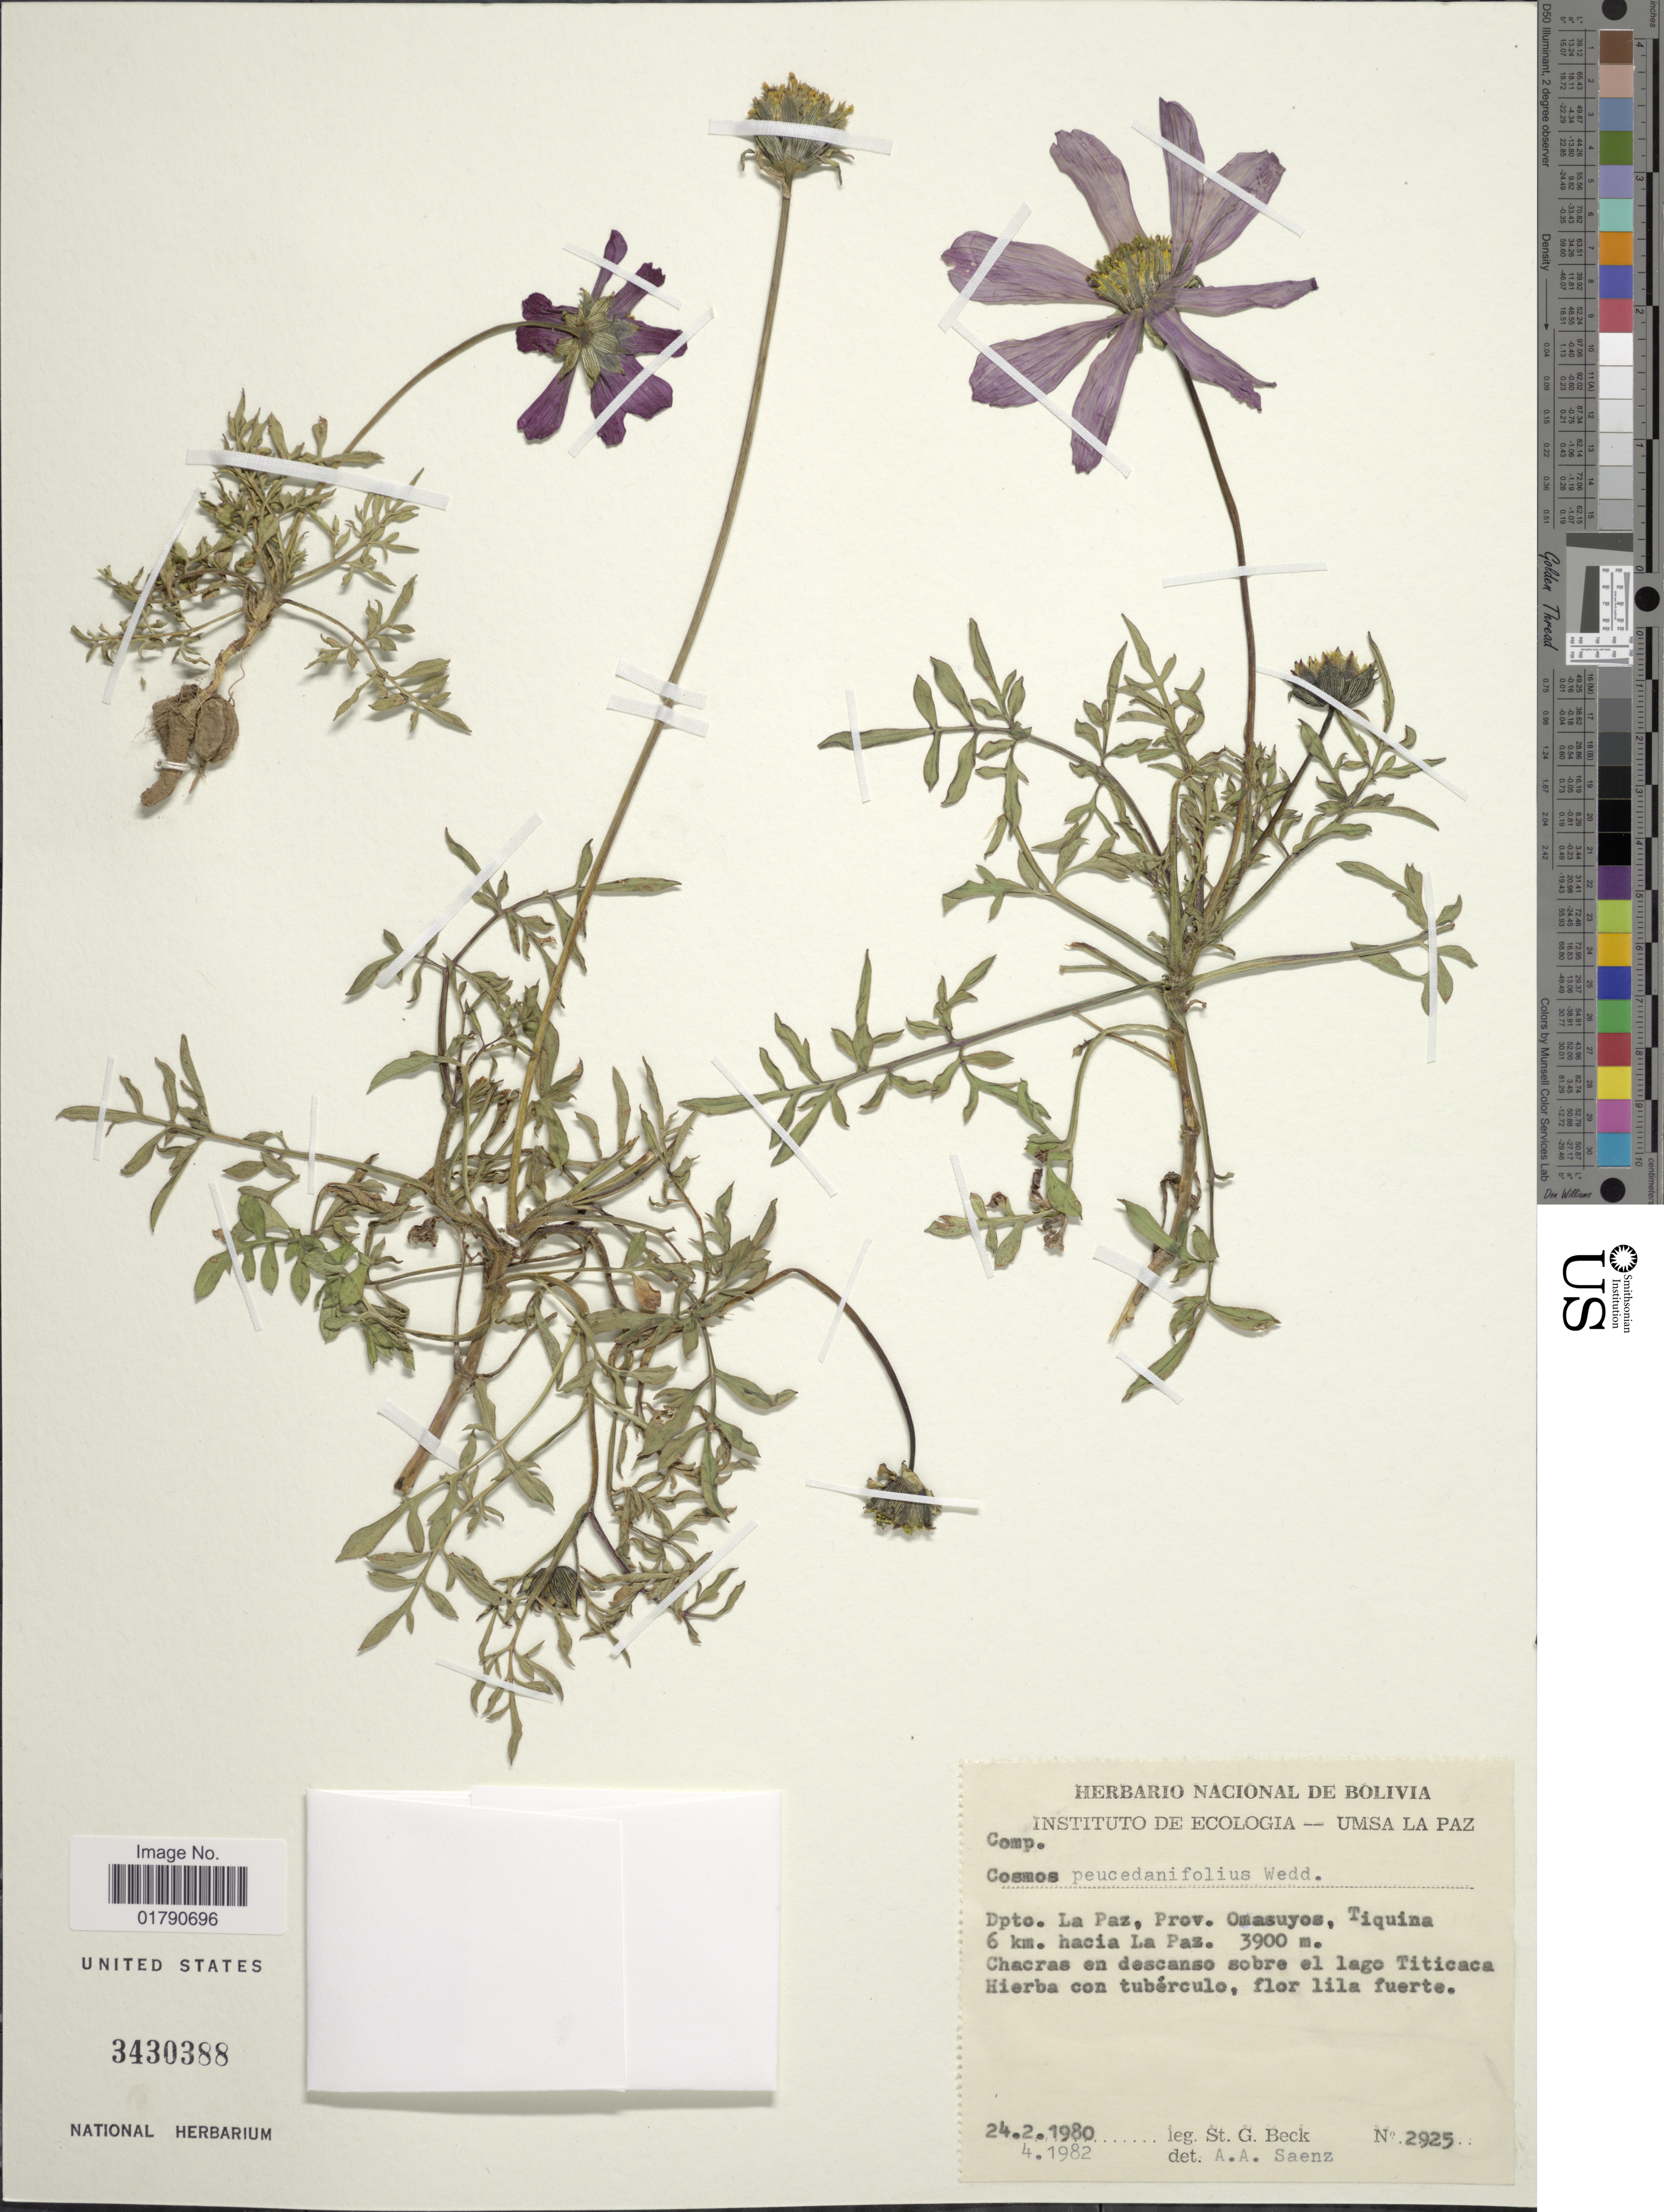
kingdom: Plantae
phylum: Tracheophyta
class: Magnoliopsida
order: Asterales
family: Asteraceae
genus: Cosmos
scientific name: Cosmos peucedanifolius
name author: Wedd.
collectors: S. G. Beck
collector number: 2925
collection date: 1980-02-24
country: Bolivia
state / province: La Paz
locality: Prov. Omasuyos, Tiquina 6 km hacia La Paz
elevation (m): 3900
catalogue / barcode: US 3430388